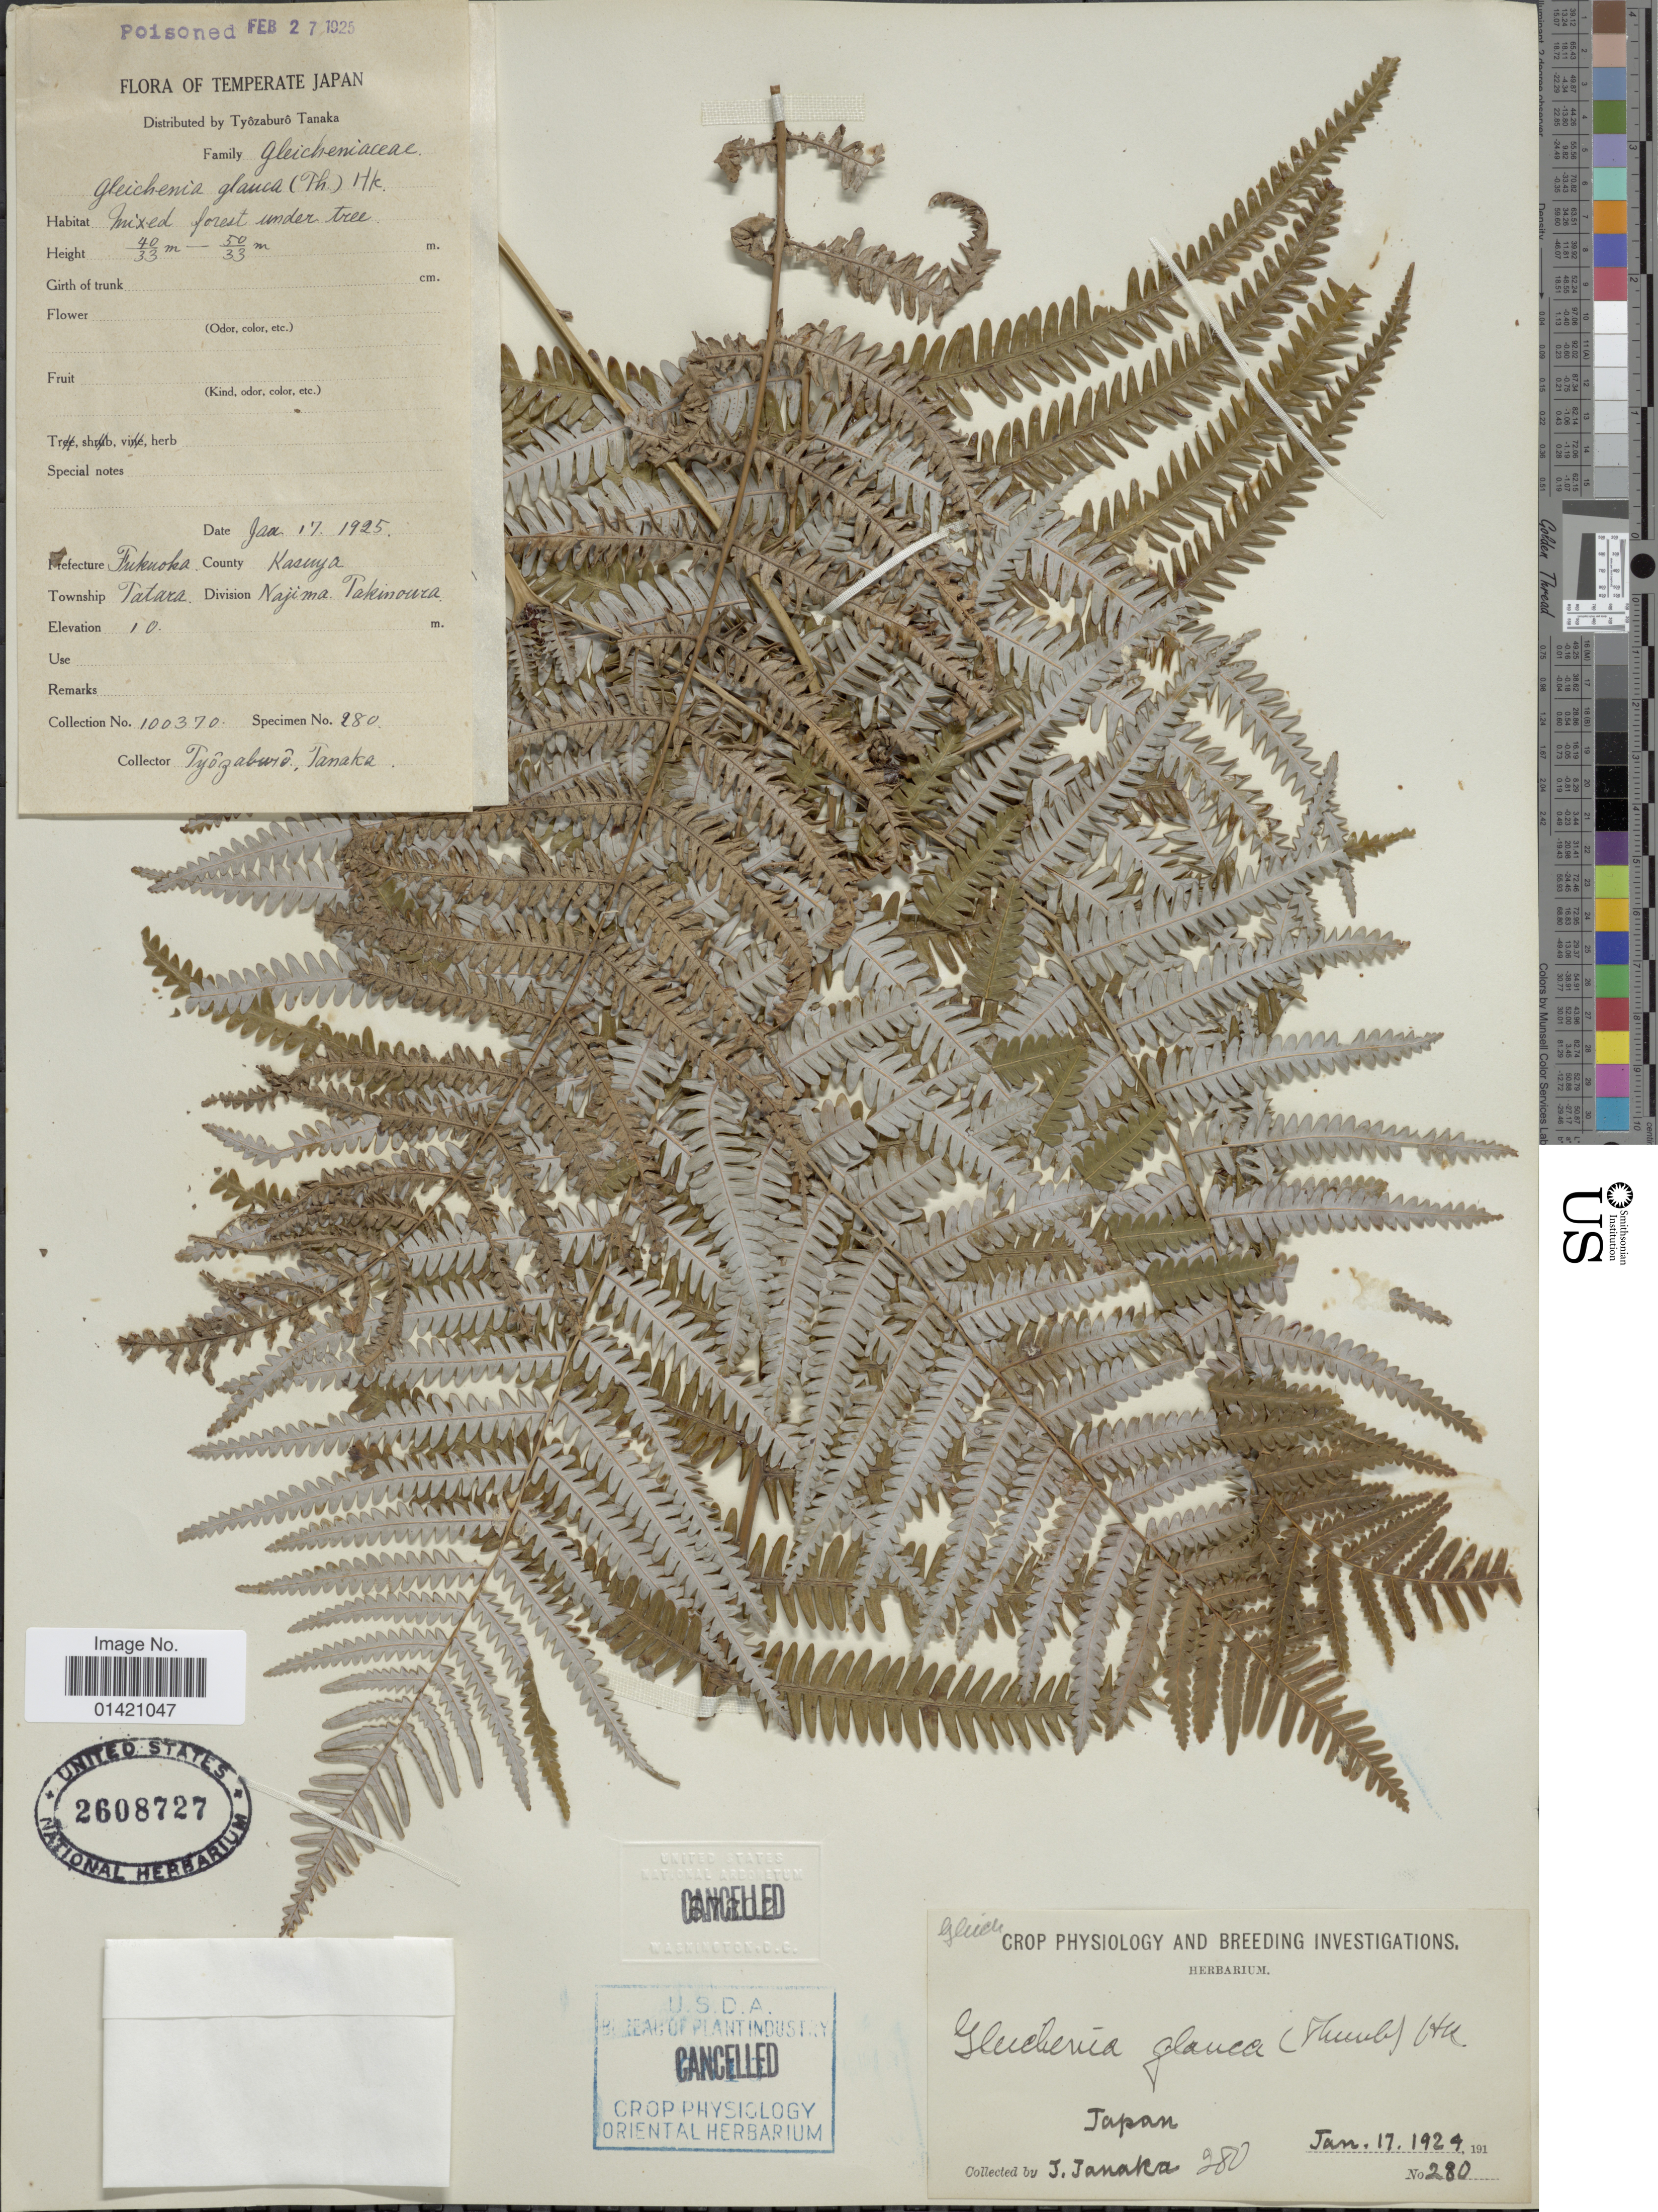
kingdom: Plantae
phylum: Tracheophyta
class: Polypodiopsida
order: Gleicheniales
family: Gleicheniaceae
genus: Diplopterygium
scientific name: Diplopterygium glaucum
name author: (Thunb. ex Houtt.) Nakai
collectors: T. Tanaka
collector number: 280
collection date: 1924-01-17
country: Japan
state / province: Hukuoka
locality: Temperate Japan. Prefecture Fukuoka. County Kasuya. Township Tatara. Division Najima Takinoura.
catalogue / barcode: US 2608727